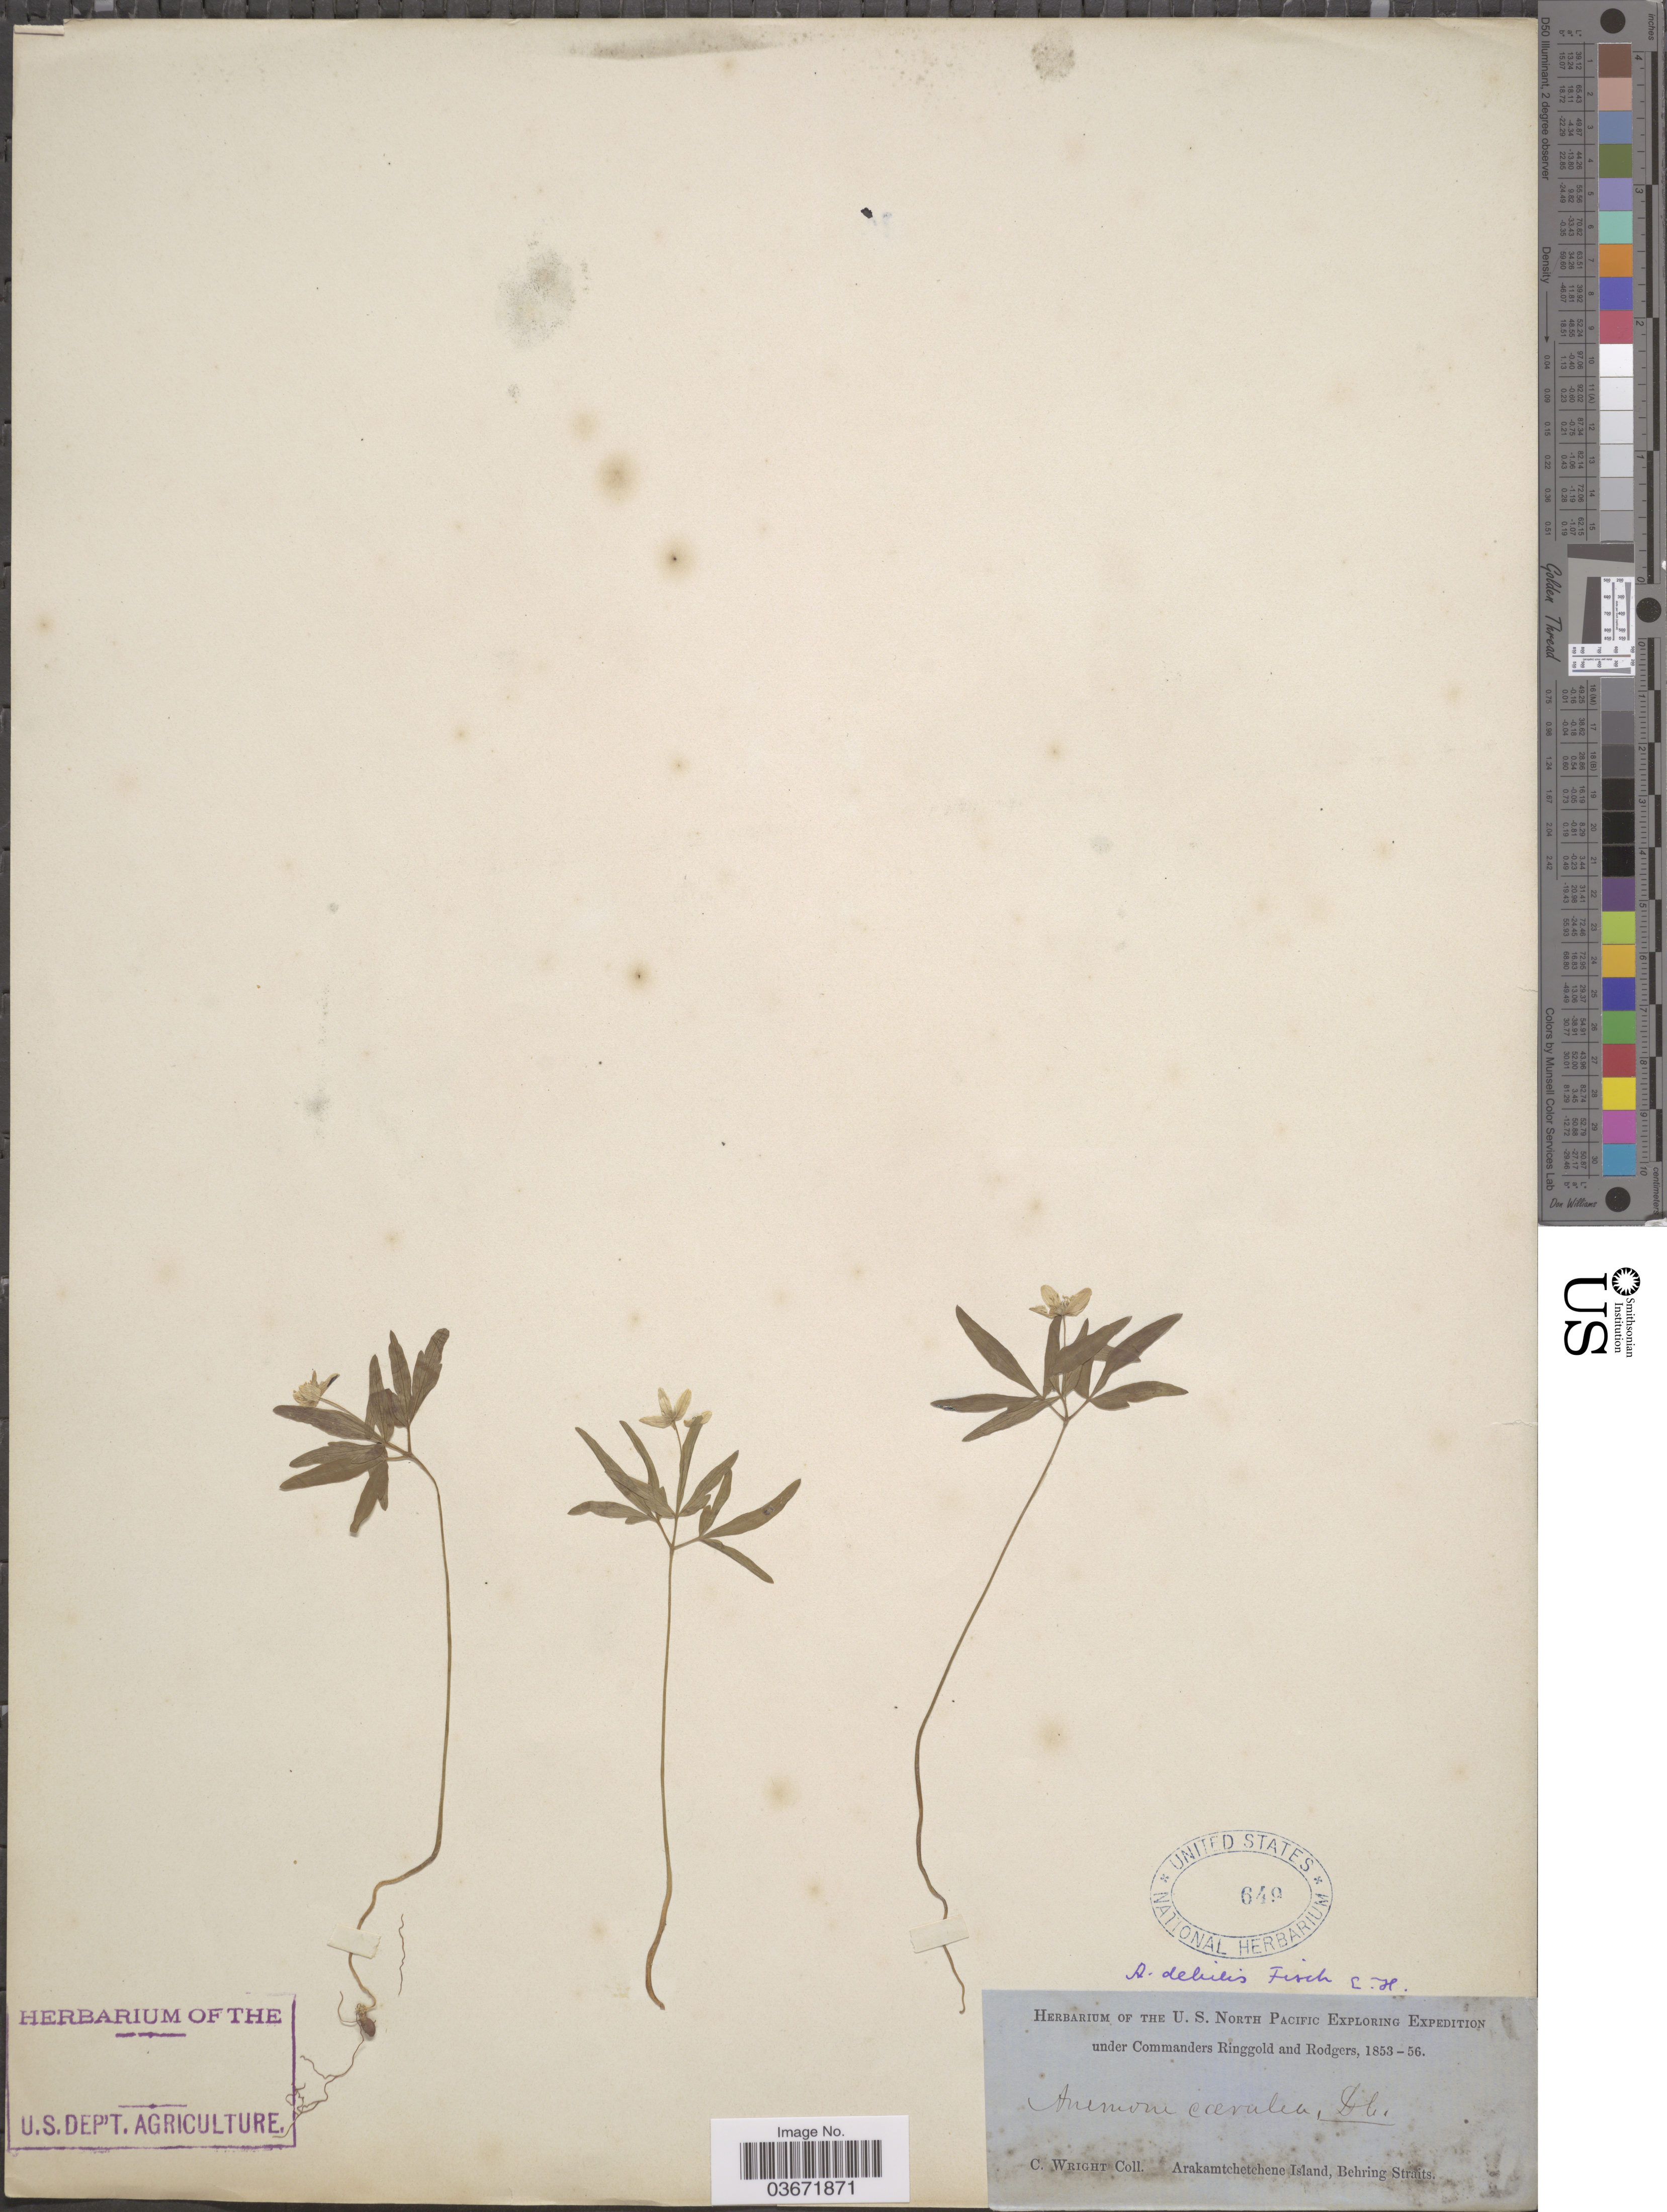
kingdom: Plantae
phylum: Tracheophyta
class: Magnoliopsida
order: Ranunculales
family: Ranunculaceae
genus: Anemone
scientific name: Anemone debilis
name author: Fisch. ex Turcz.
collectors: C. Wright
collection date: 1853/1856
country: Russian Federation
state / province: Chukotka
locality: Arakamtchetchene Island, Behring Straits.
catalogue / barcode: US 649